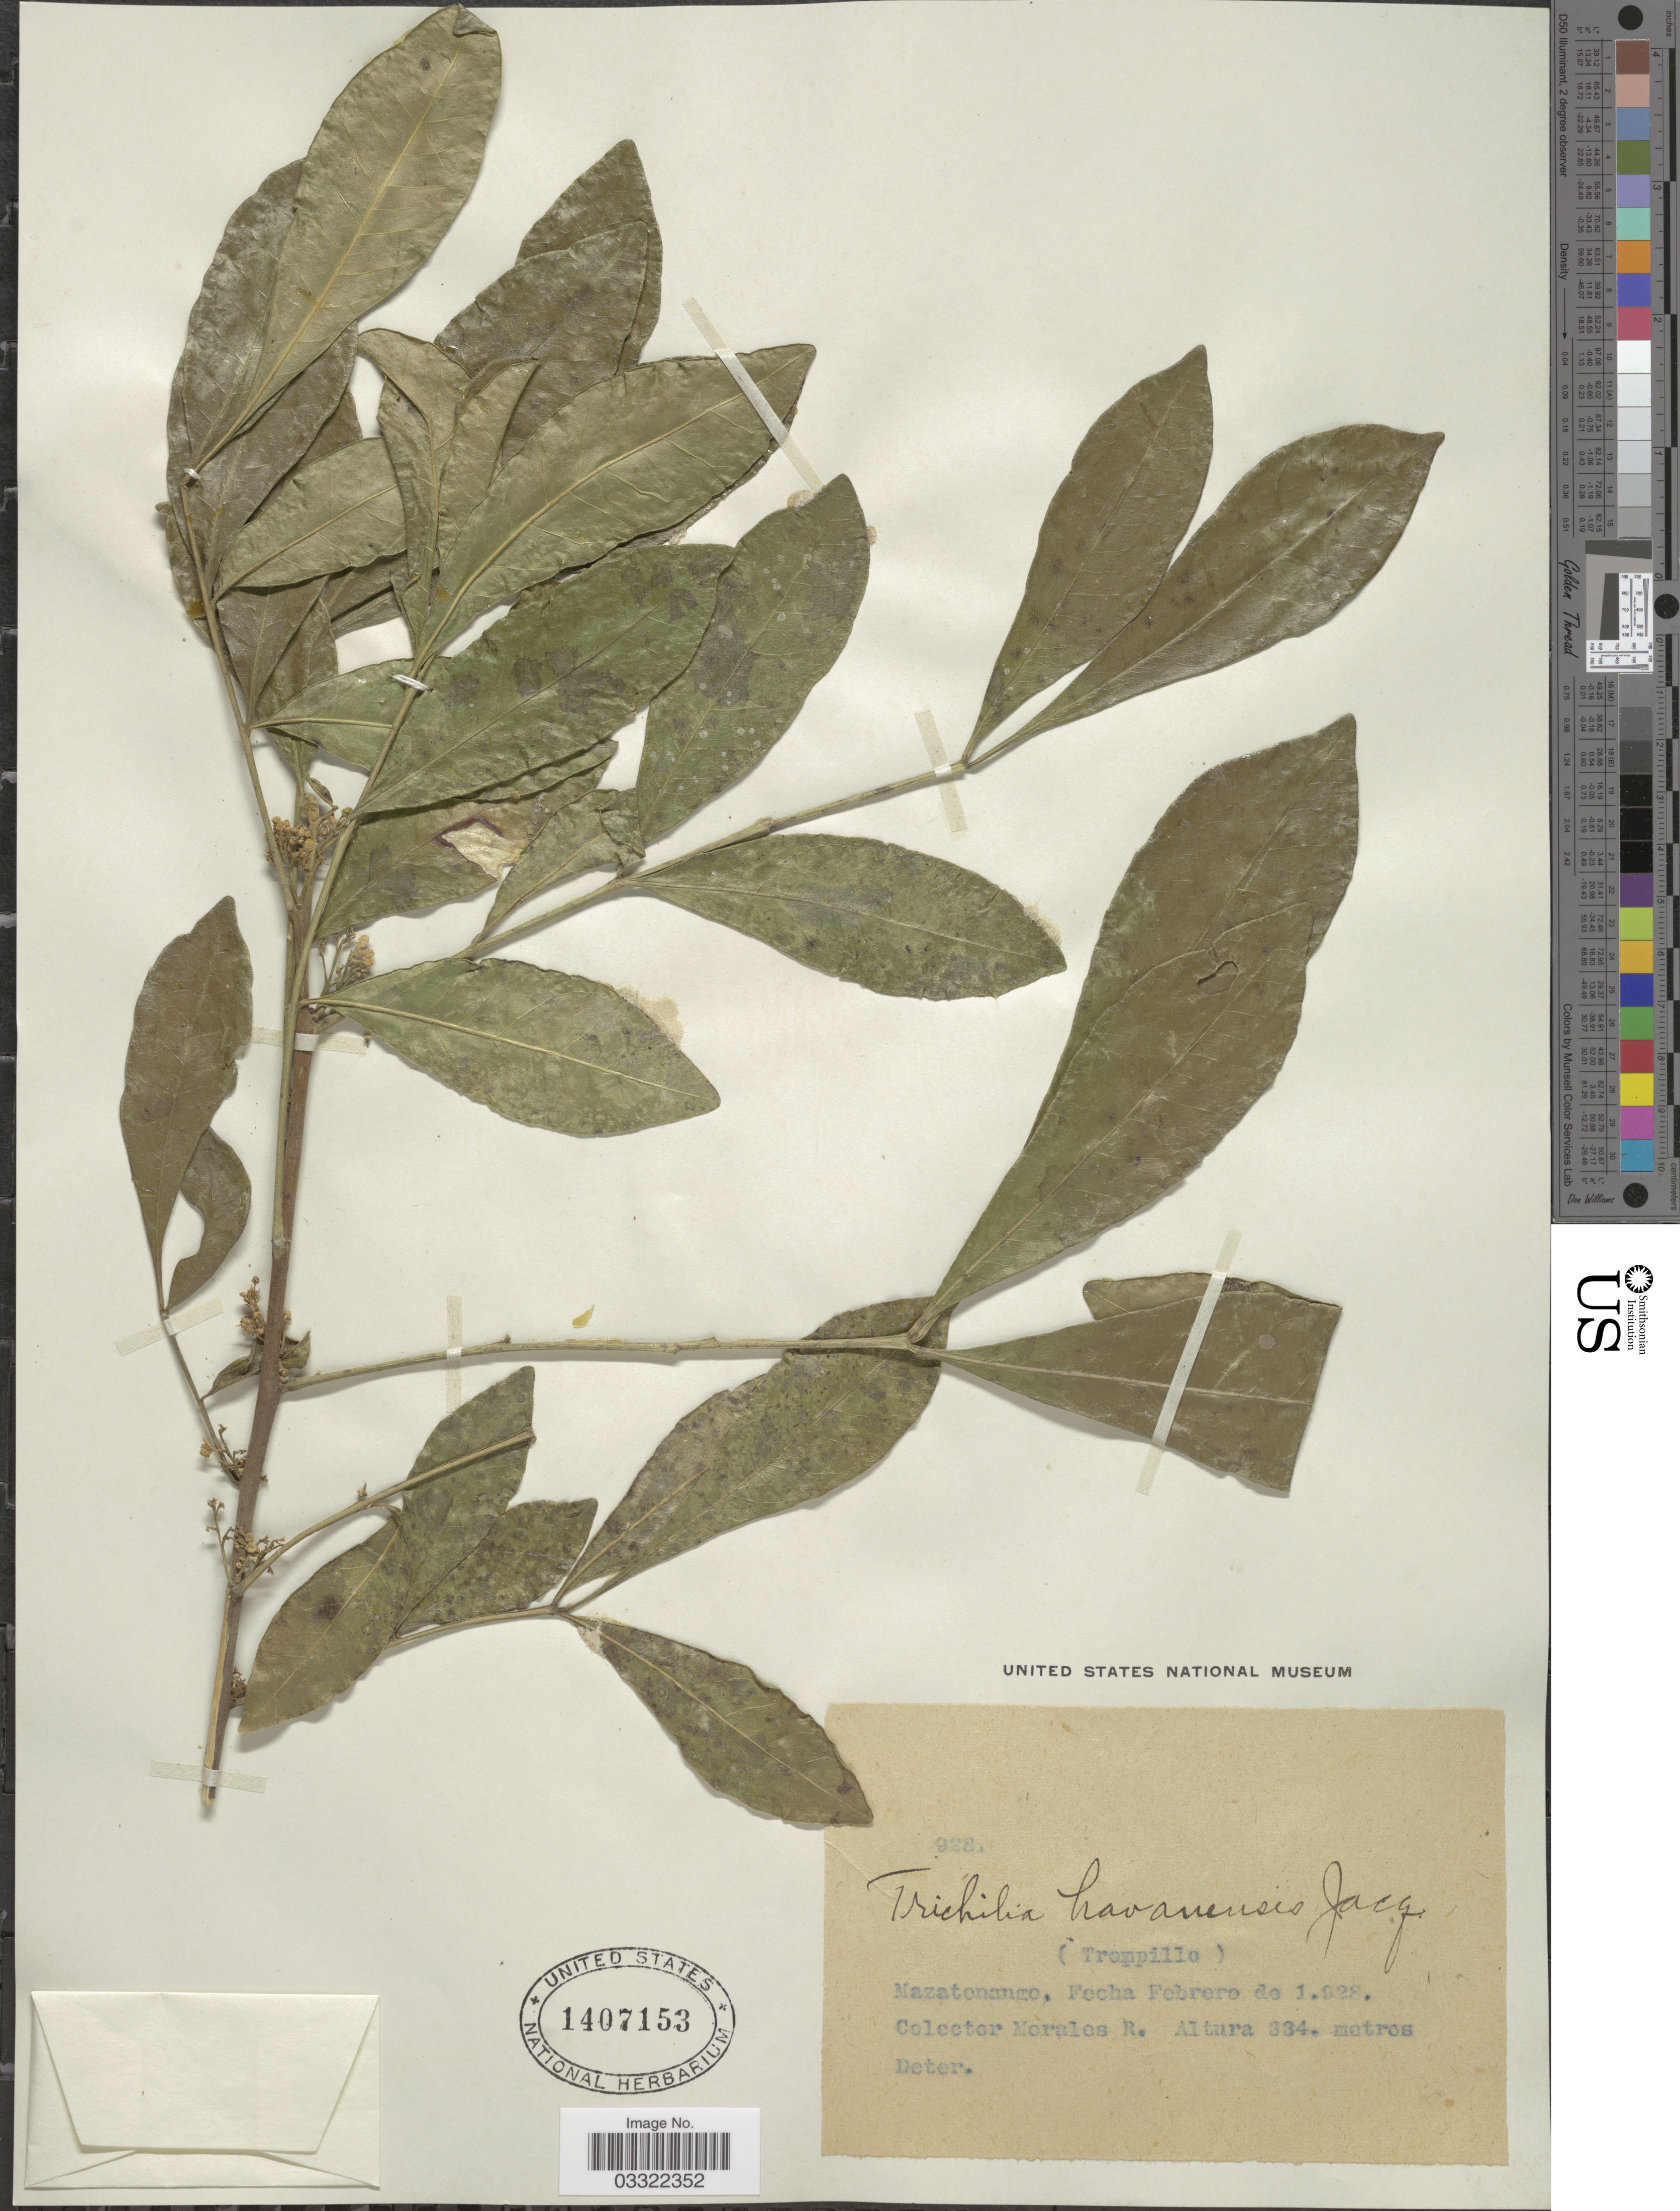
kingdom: Plantae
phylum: Tracheophyta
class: Magnoliopsida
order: Sapindales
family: Meliaceae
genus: Trichilia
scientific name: Trichilia havanensis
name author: Jacq.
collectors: R. Morales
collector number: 928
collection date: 1928-02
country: Guatemala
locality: Mazatenango.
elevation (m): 334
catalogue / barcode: US 1407153